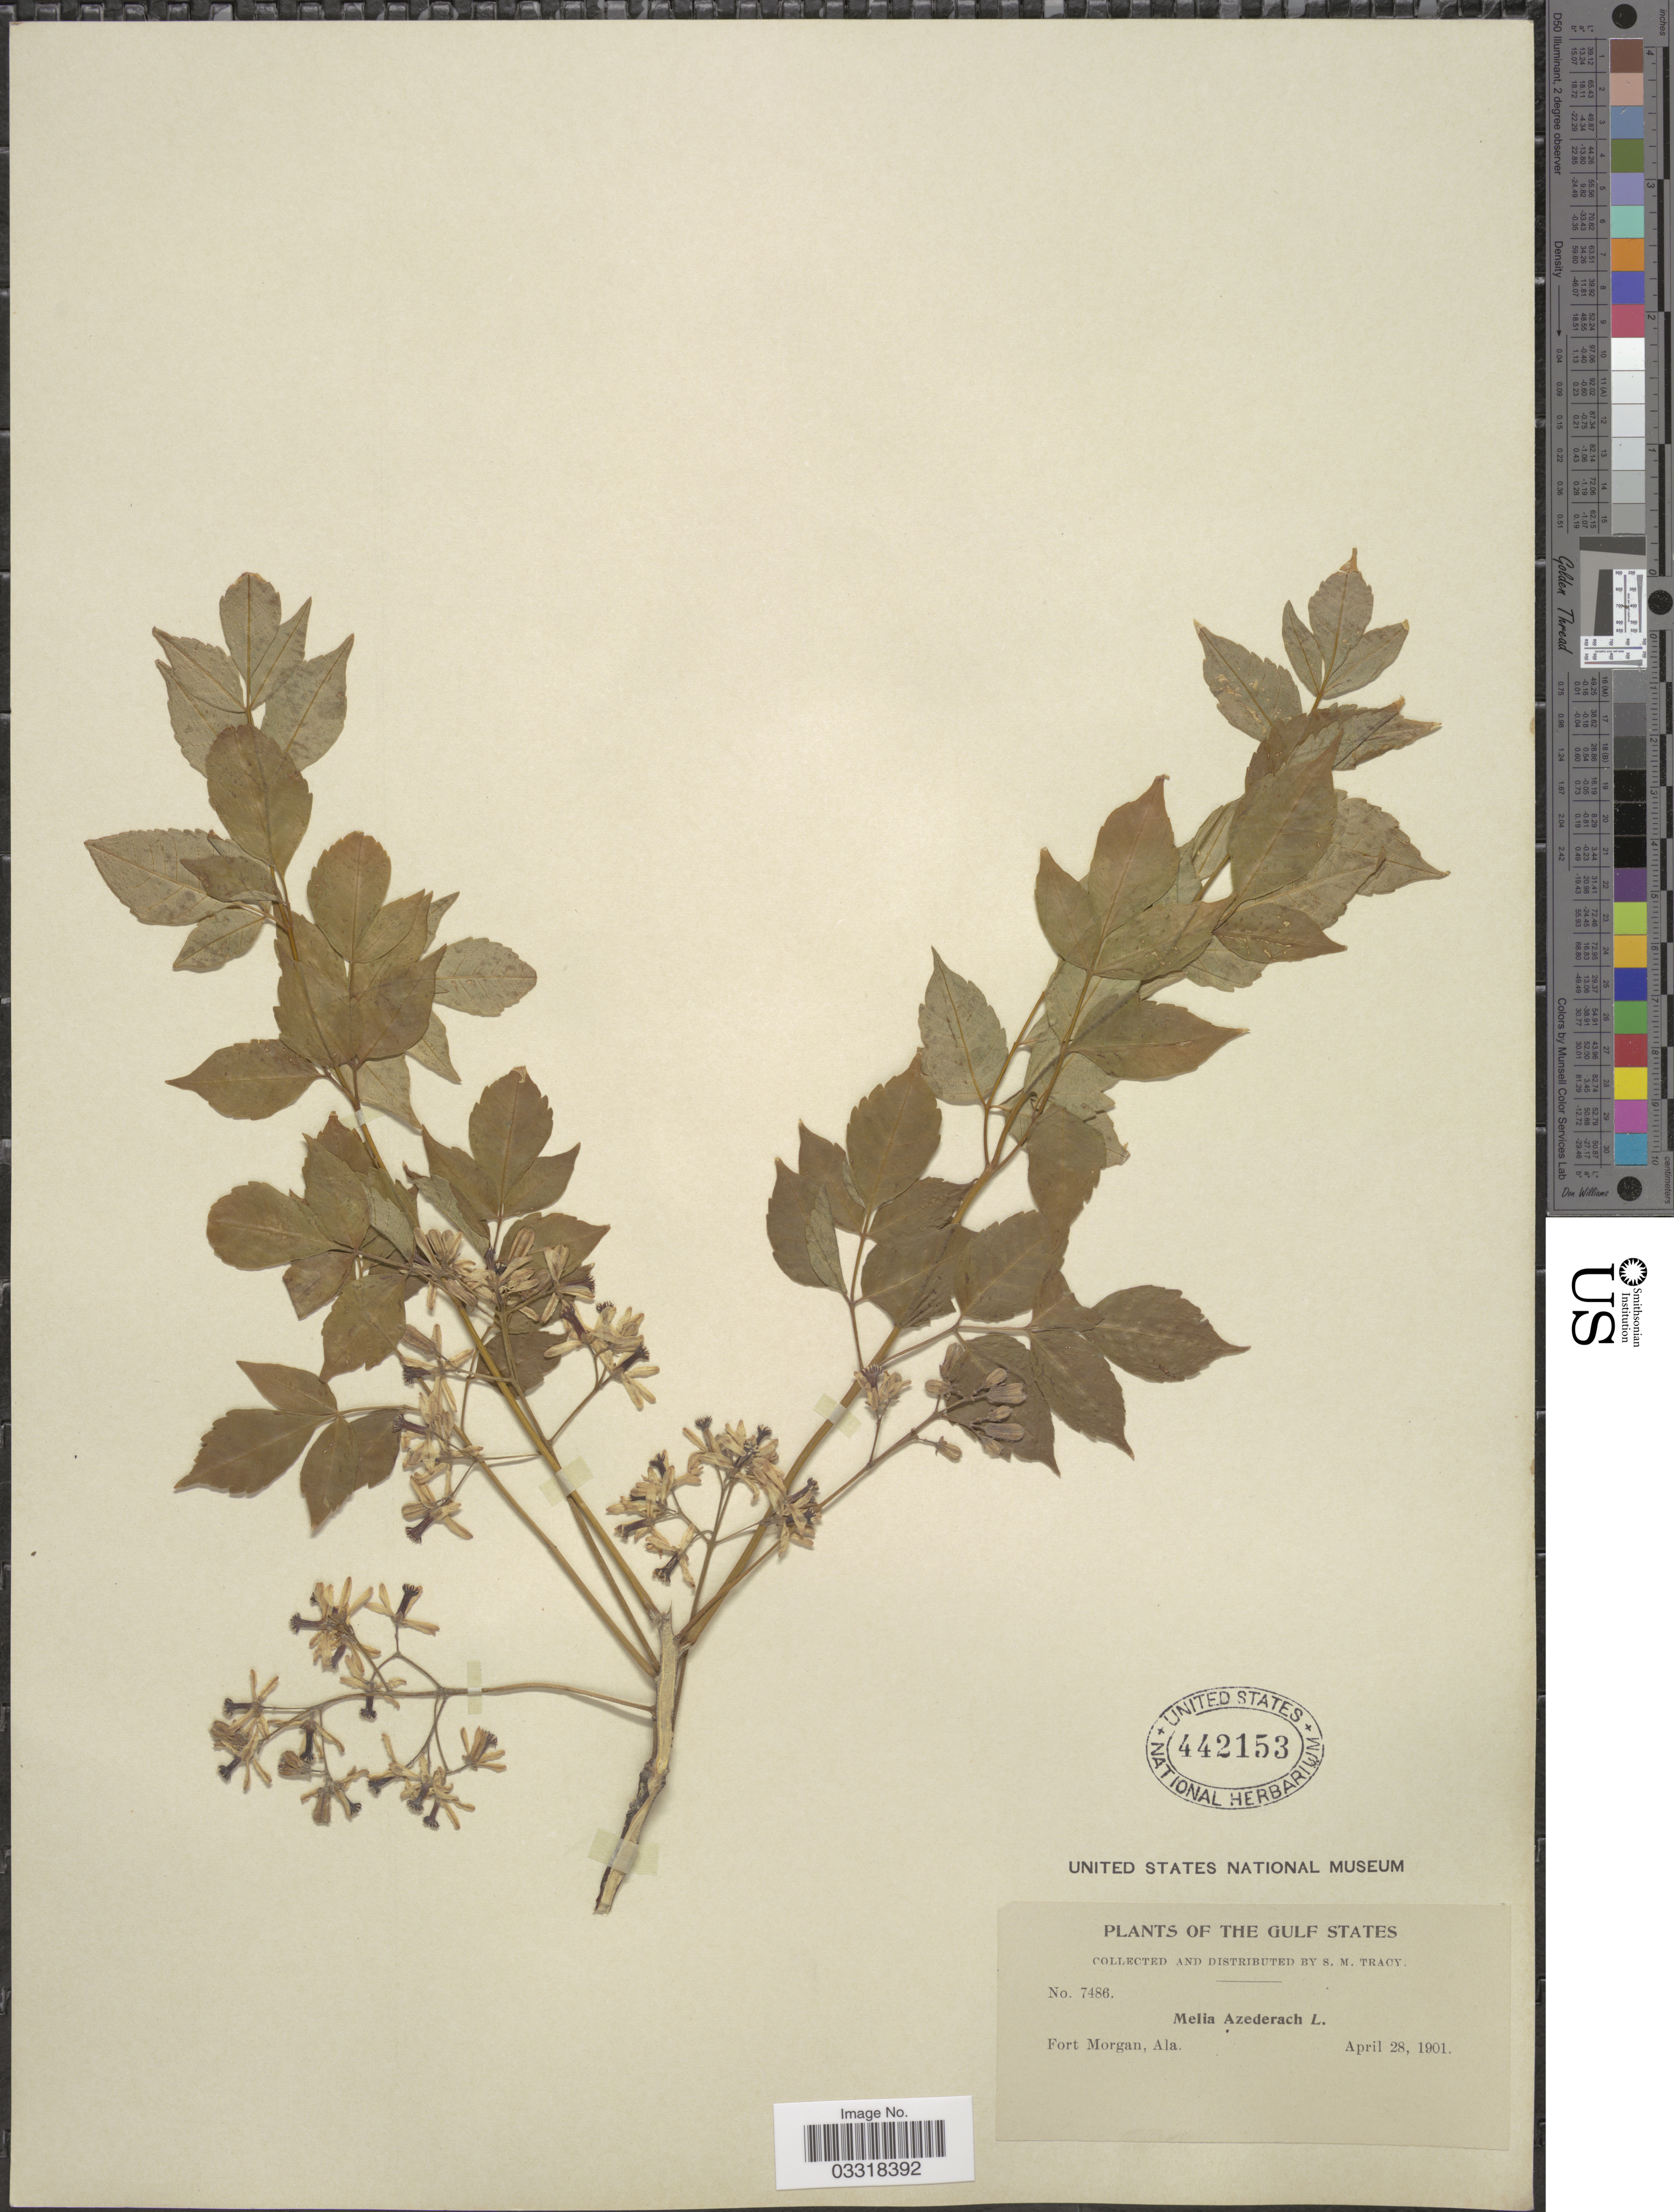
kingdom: Plantae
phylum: Tracheophyta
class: Magnoliopsida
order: Sapindales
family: Meliaceae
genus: Melia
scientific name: Melia azedarach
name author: L.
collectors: S. M. Tracy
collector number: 7486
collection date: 1901-04-28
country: United States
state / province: Alabama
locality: The Gulf States. Fort Morgan.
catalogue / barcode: US 442153